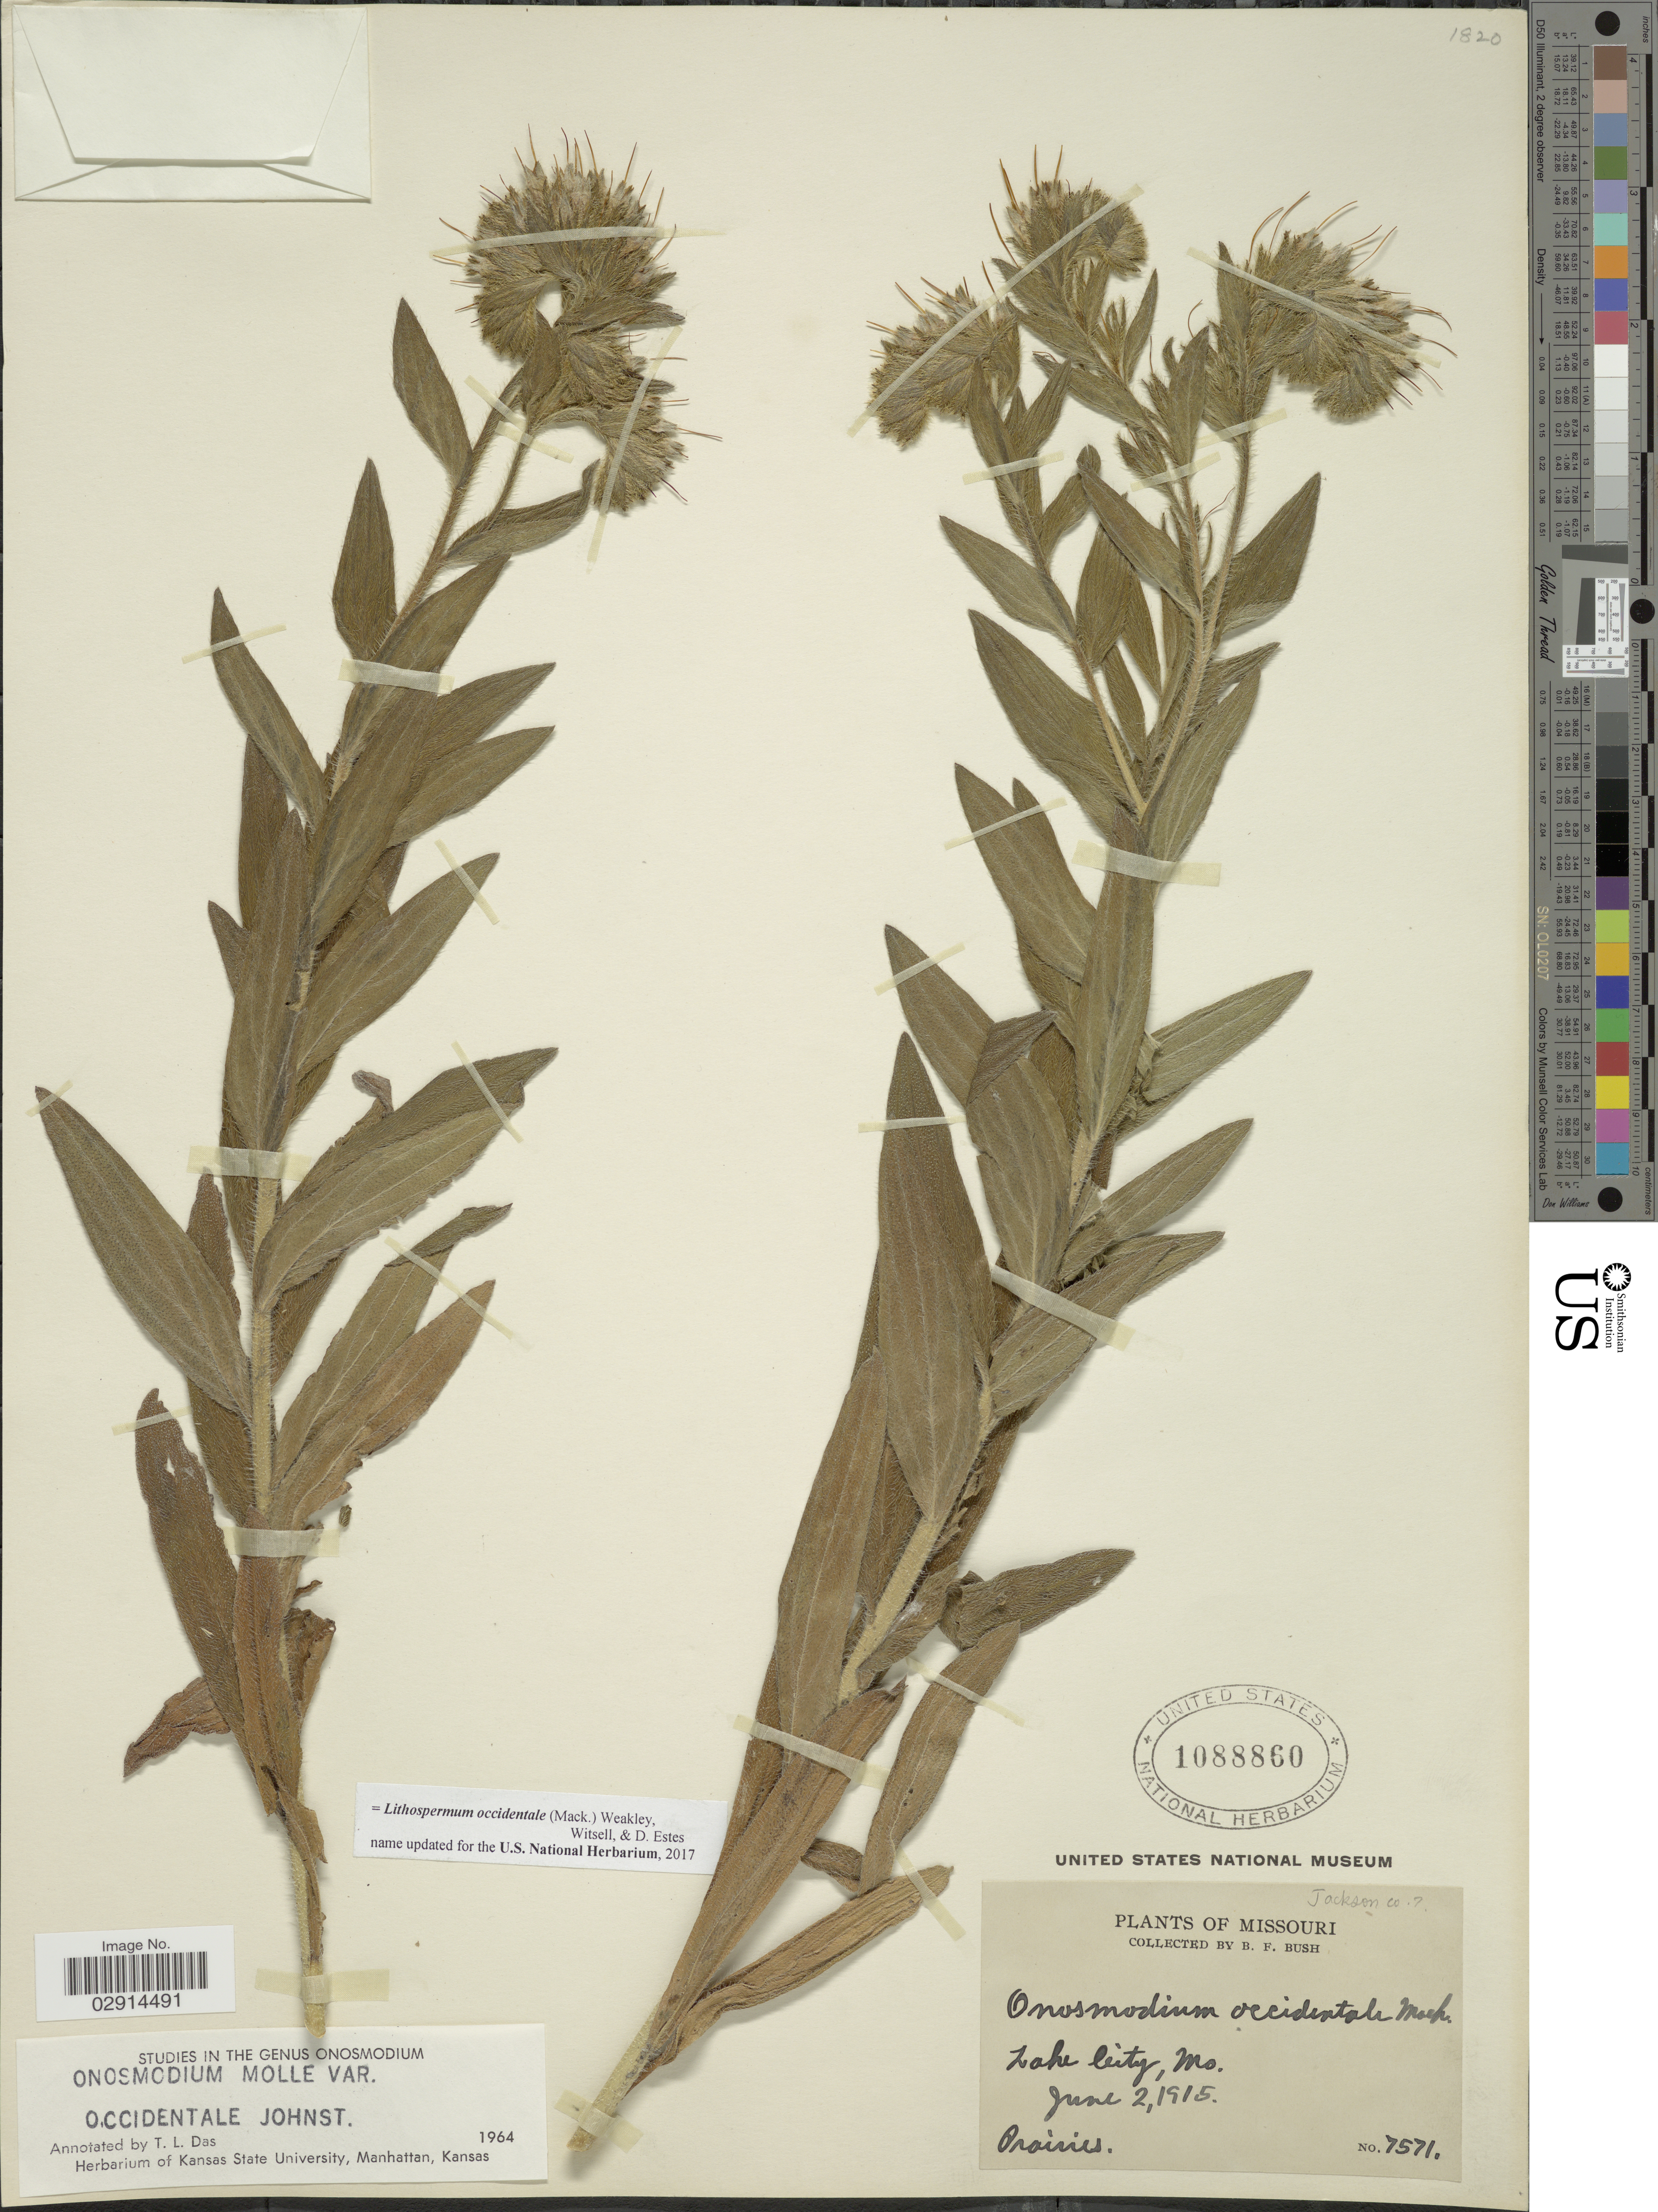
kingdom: Plantae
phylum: Tracheophyta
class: Magnoliopsida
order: Boraginales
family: Boraginaceae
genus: Lithospermum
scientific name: Lithospermum occidentale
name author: (Mack.) Weakley et al.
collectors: B. F. Bush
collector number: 7571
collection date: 1915-06-02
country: United States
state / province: Missouri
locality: Lake City. Jackson Co.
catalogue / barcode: US 1088860